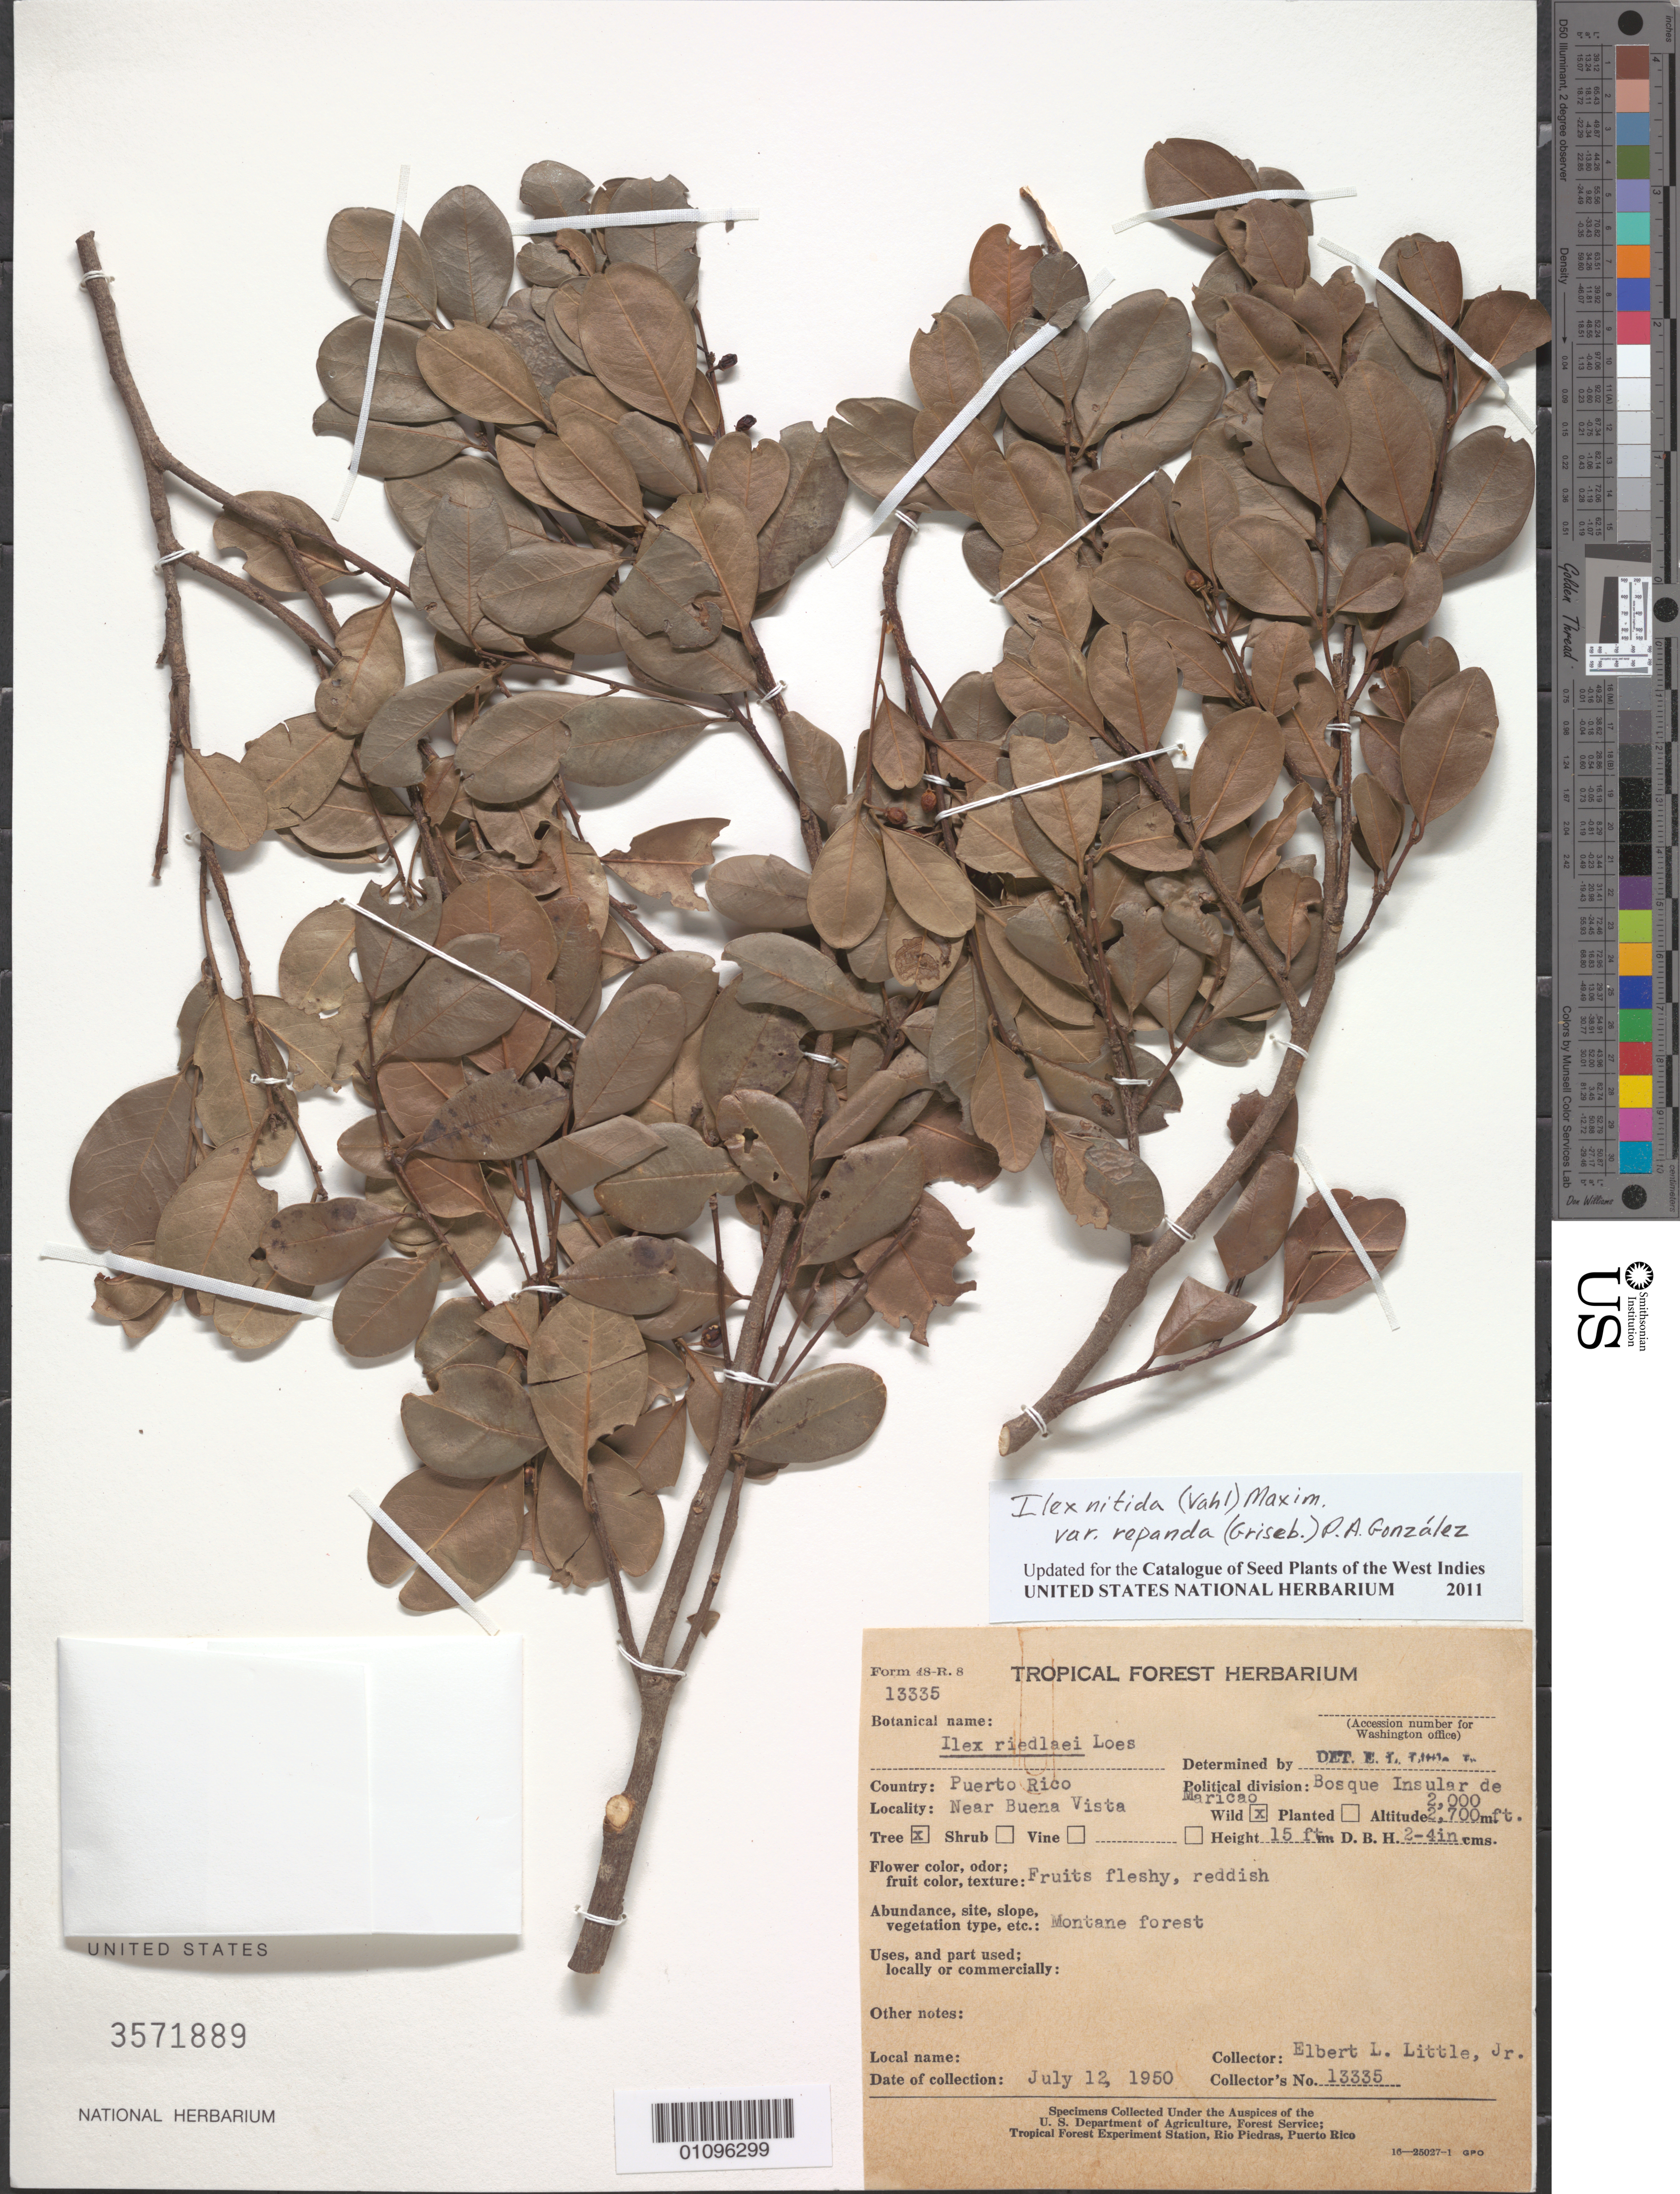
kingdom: Plantae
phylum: Tracheophyta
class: Magnoliopsida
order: Aquifoliales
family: Aquifoliaceae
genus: Ilex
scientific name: Ilex nitida var. repanda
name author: (Griseb.) P. A. González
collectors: E. L. Little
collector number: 13335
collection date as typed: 12 Jul 1950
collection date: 1950-07-12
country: Puerto Rico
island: Puerto Rico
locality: Bosque Insular de Maricao, near Buena Vista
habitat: Montane forest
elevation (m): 610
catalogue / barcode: US 3571889